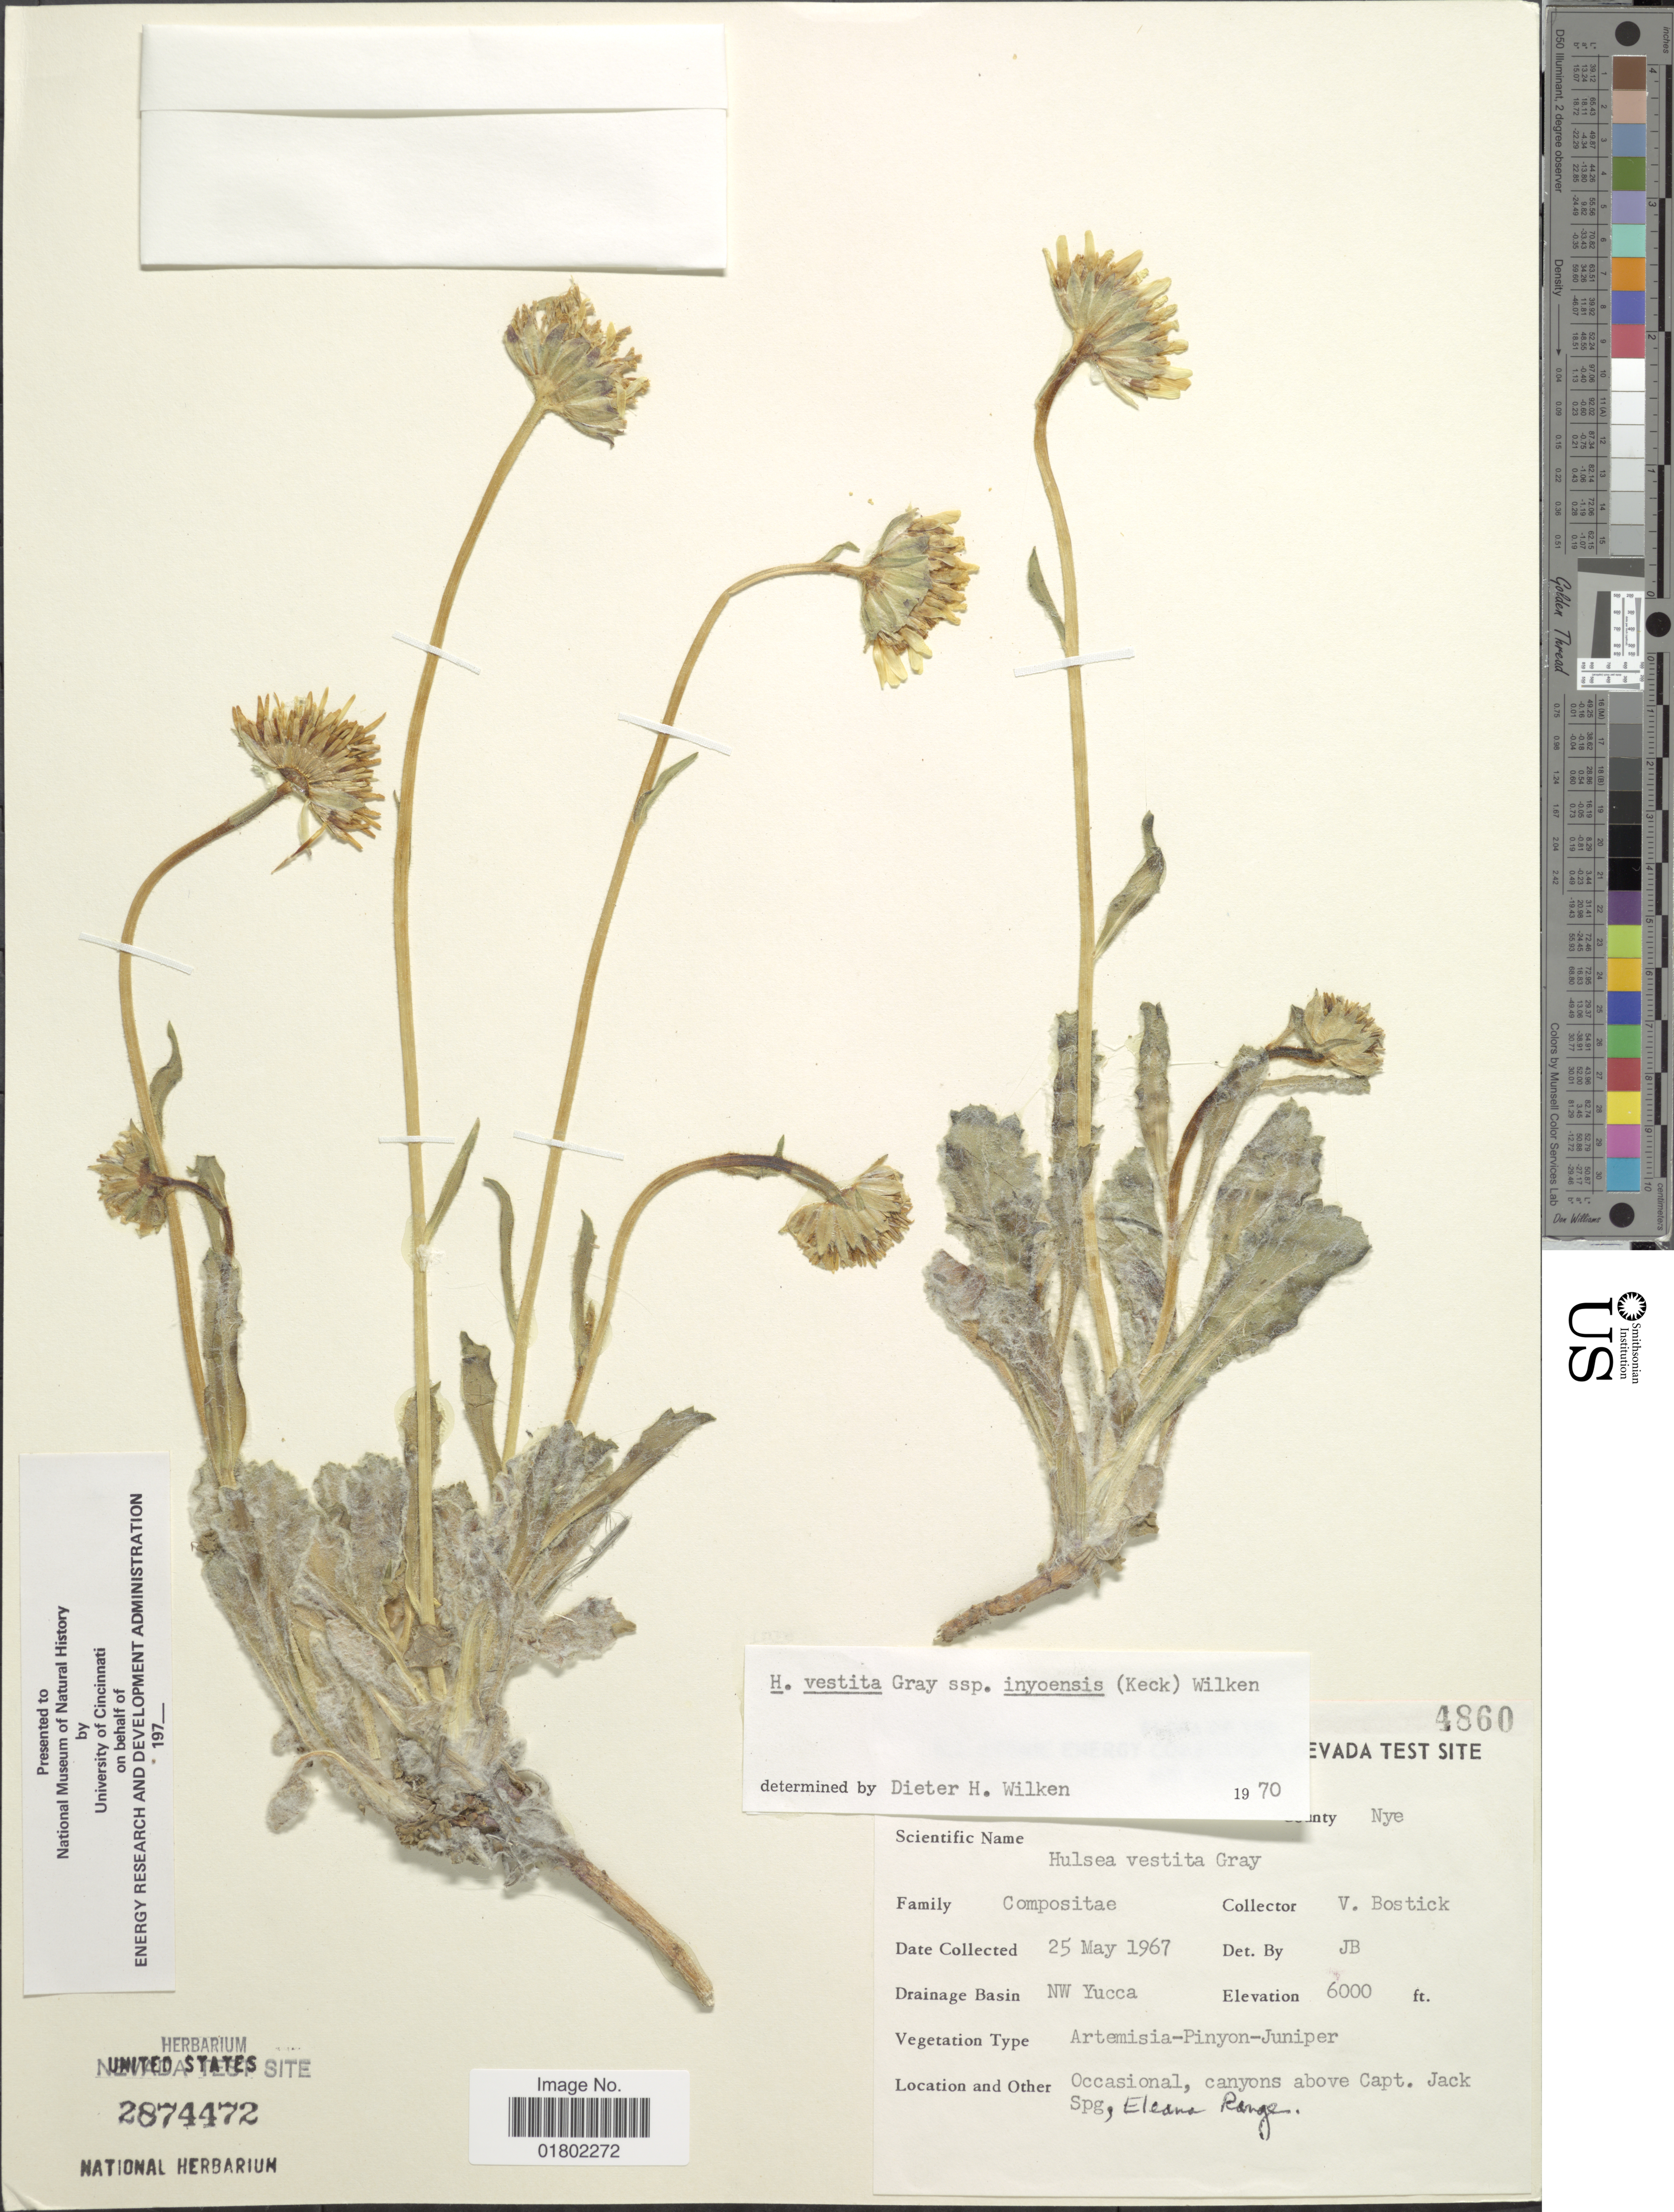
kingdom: Plantae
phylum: Tracheophyta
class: Magnoliopsida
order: Asterales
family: Asteraceae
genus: Hulsea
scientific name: Hulsea vestita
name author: A. Gray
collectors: V. Bostick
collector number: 4860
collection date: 1967-05-25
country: United States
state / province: Nevada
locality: County Nye, Kawich Valley Rd from Gold Meadows, NW Yucca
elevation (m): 1829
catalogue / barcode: US 2874472